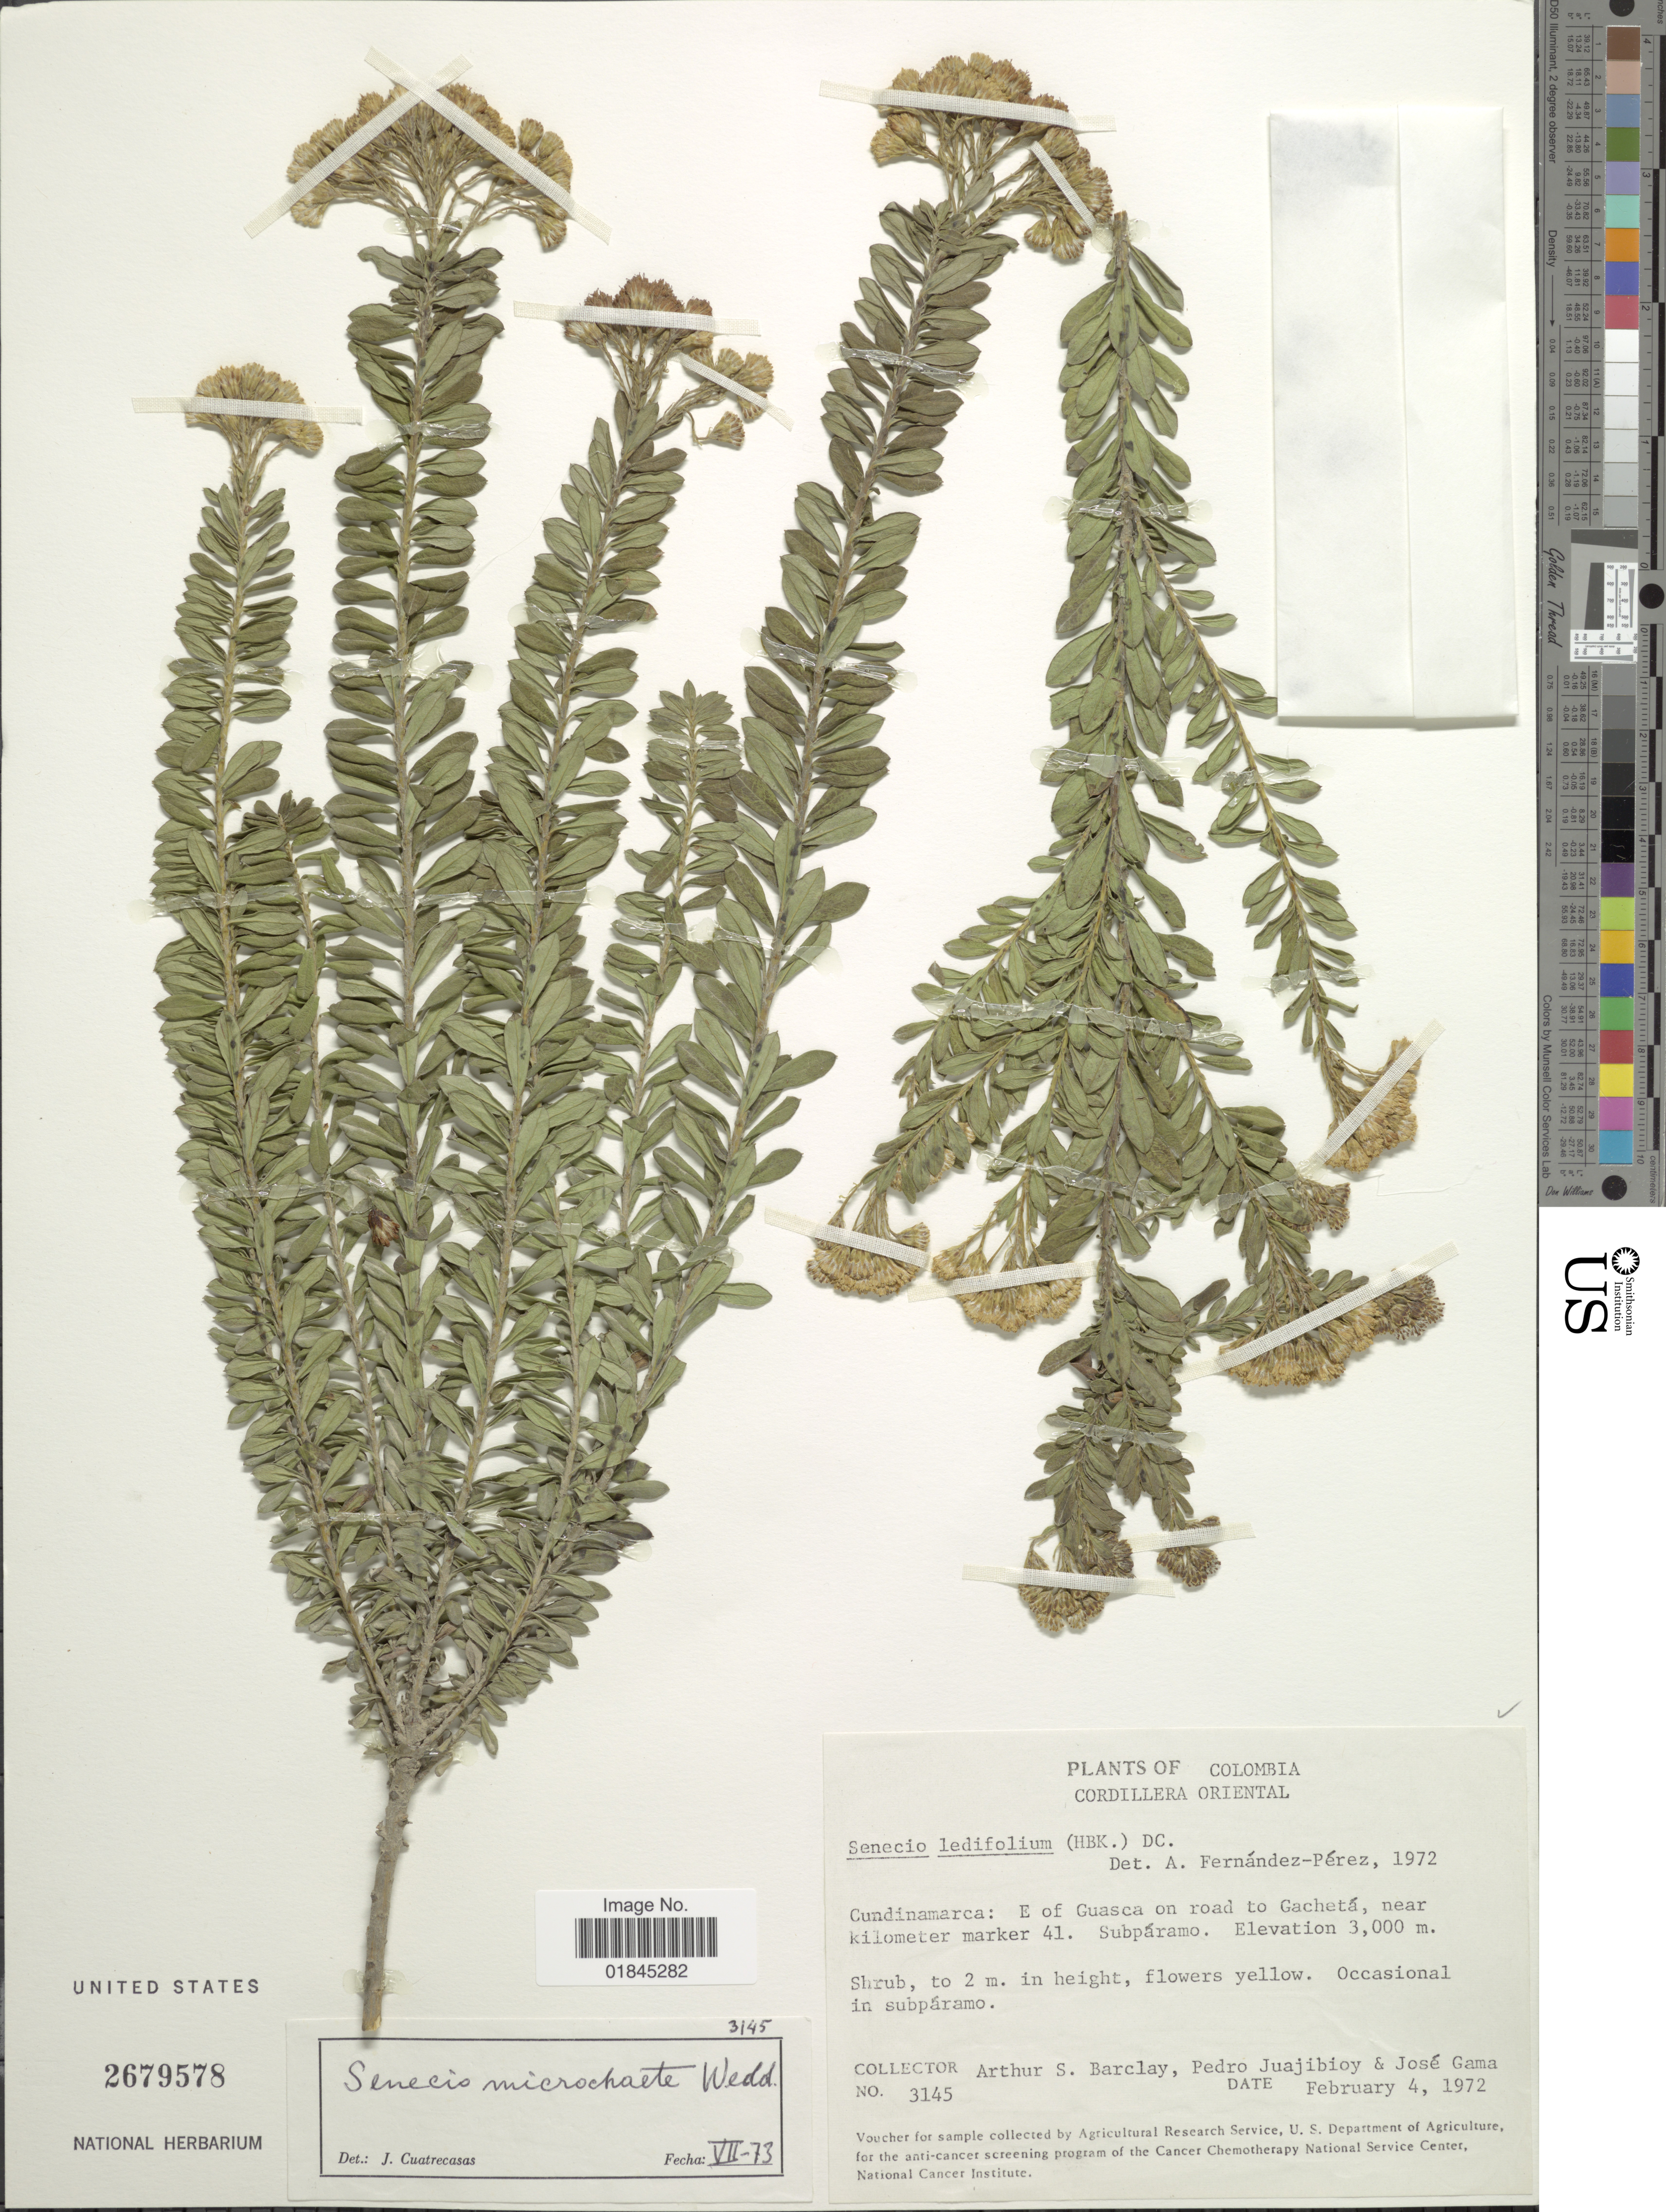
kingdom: Plantae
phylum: Tracheophyta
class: Magnoliopsida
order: Asterales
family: Asteraceae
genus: Pentacalia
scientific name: Pentacalia corymbosa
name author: (Benth.) Cuatrec.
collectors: A. S. Barclay, P. Juajibioy & J. Gama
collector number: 3145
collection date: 1972-02-04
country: Colombia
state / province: Cundinamarca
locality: Cordillera Oriental. Cundinamarca: E of Guasca on road to Gachetá, near kilometer marker 41. Subpáramo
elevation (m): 3000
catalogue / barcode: US 2679578